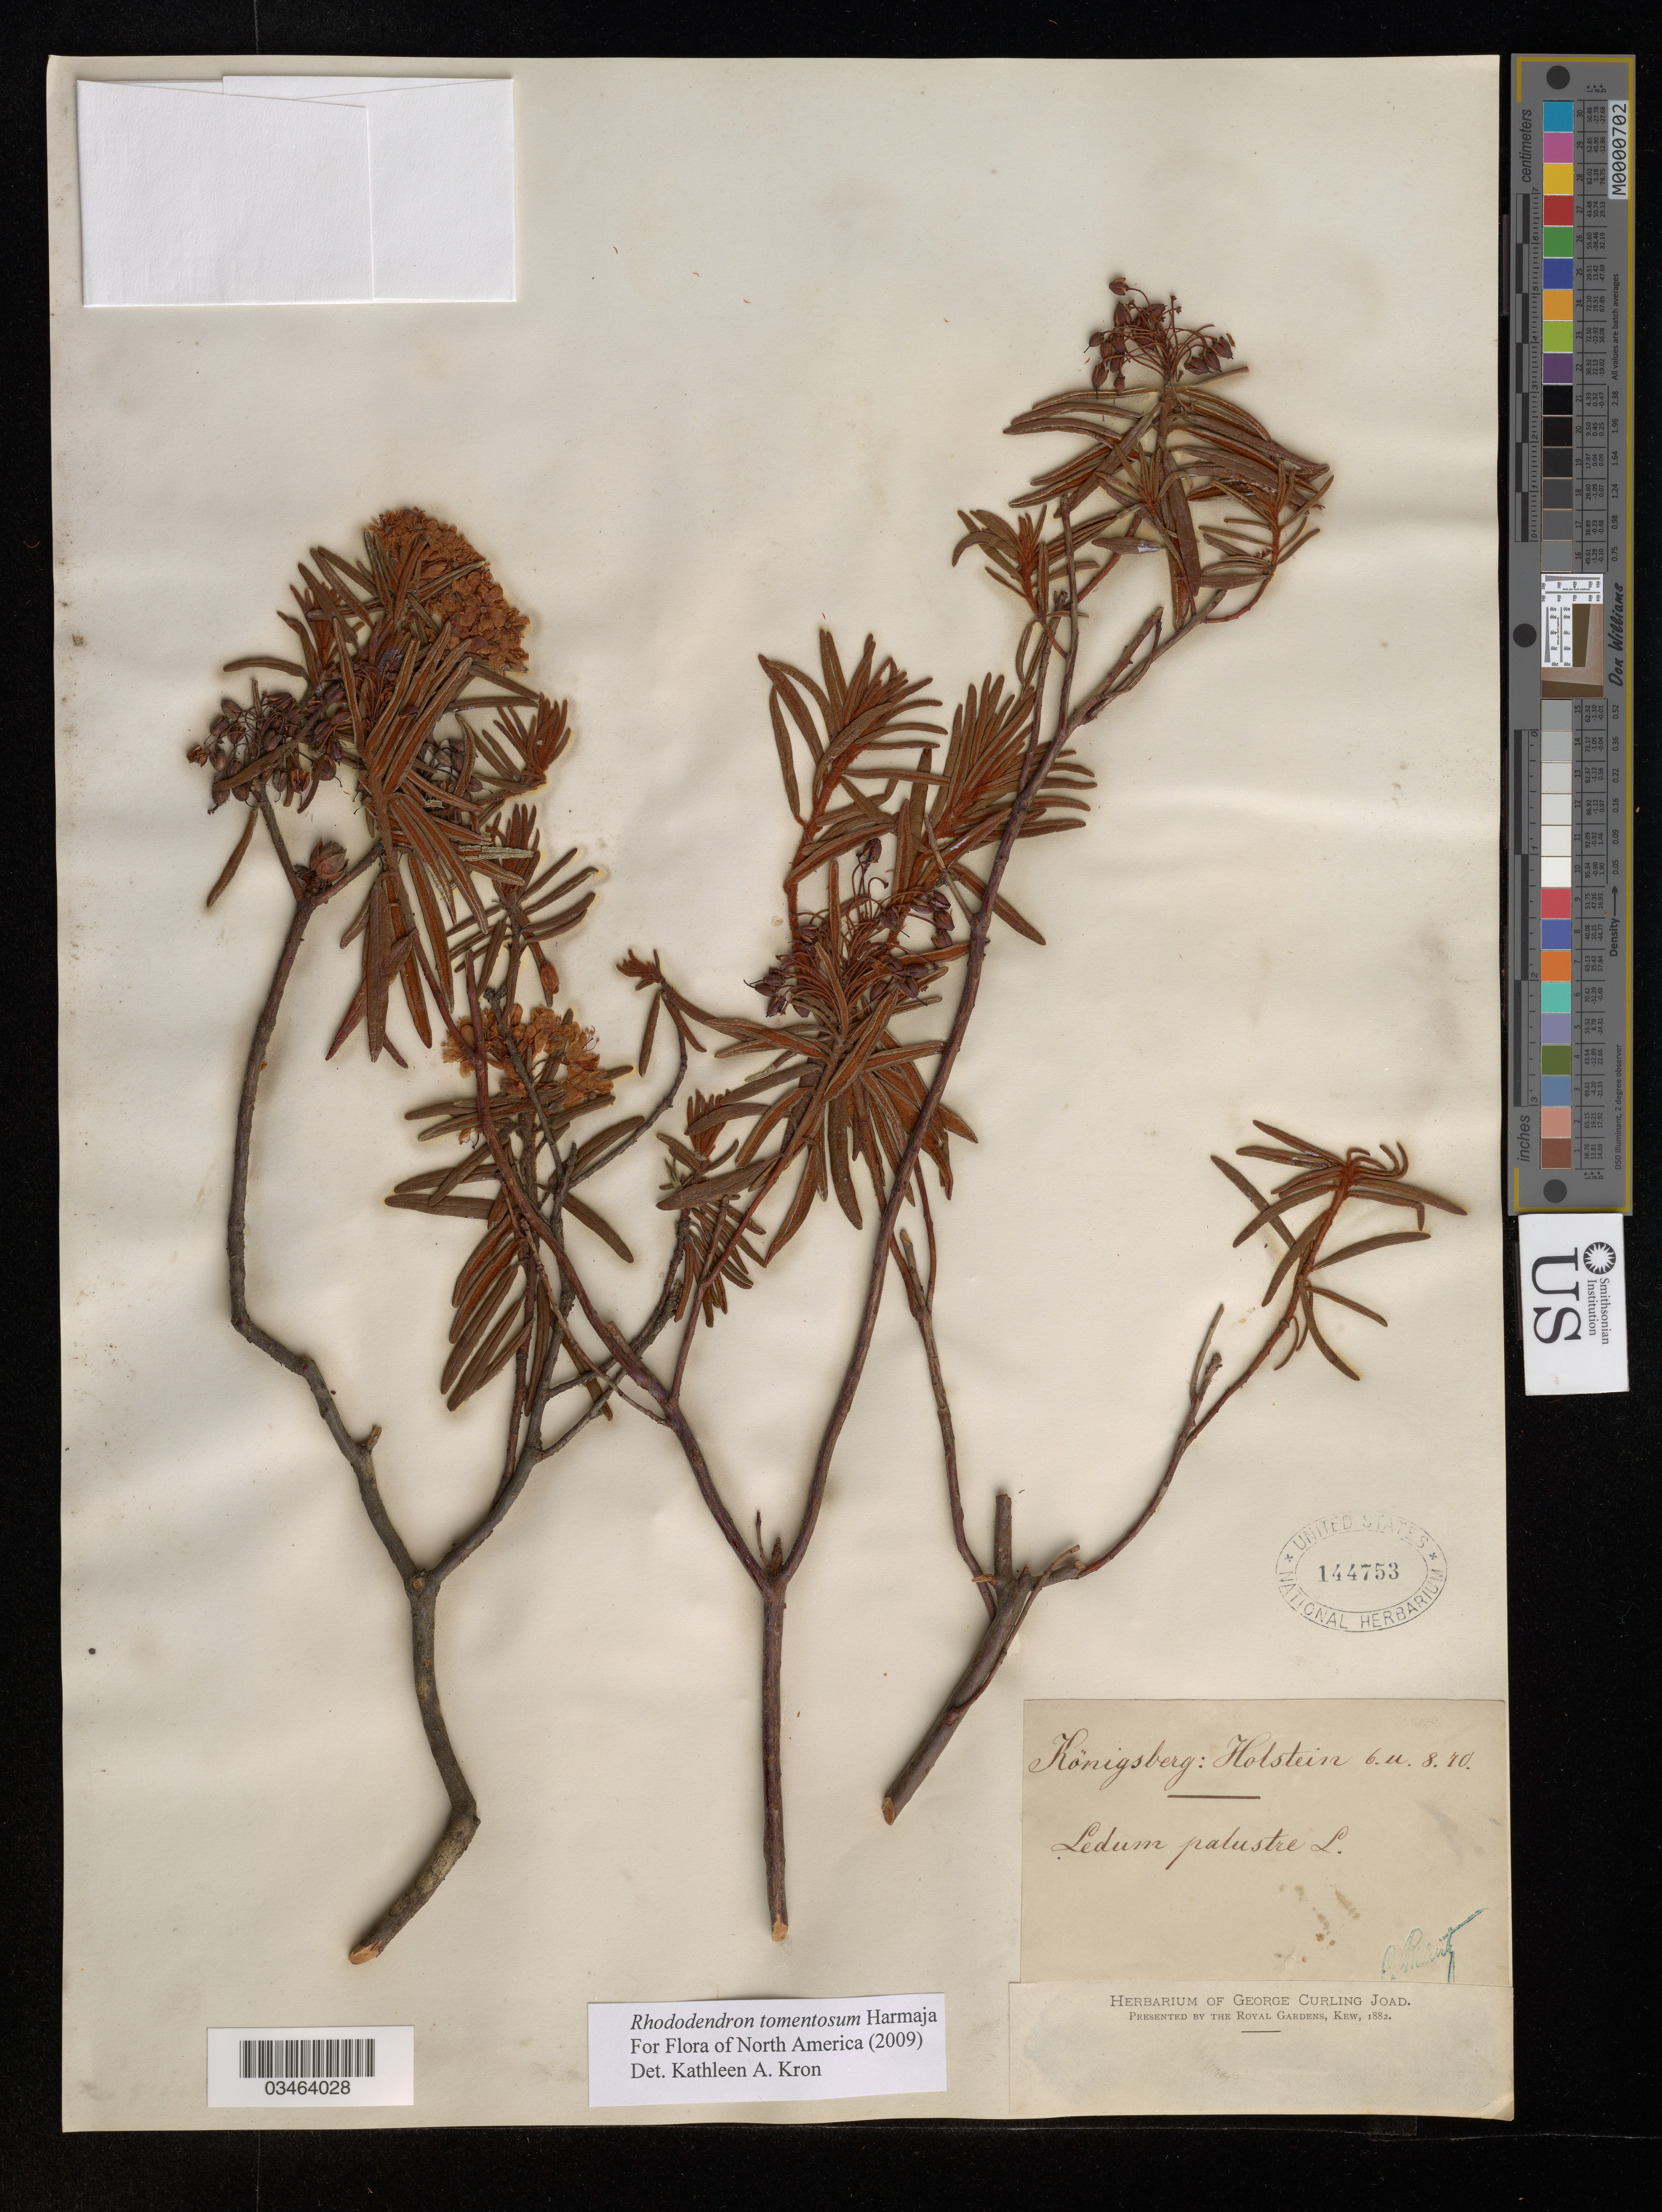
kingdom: Plantae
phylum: Tracheophyta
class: Magnoliopsida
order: Ericales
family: Ericaceae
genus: Rhododendron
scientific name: Rhododendron tomentosum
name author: Harmaja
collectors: C. G. Baenitz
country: Germany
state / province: Schleswig-Holstein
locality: Königsberg: Holstein 6.u.8.10.*?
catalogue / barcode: US 144753